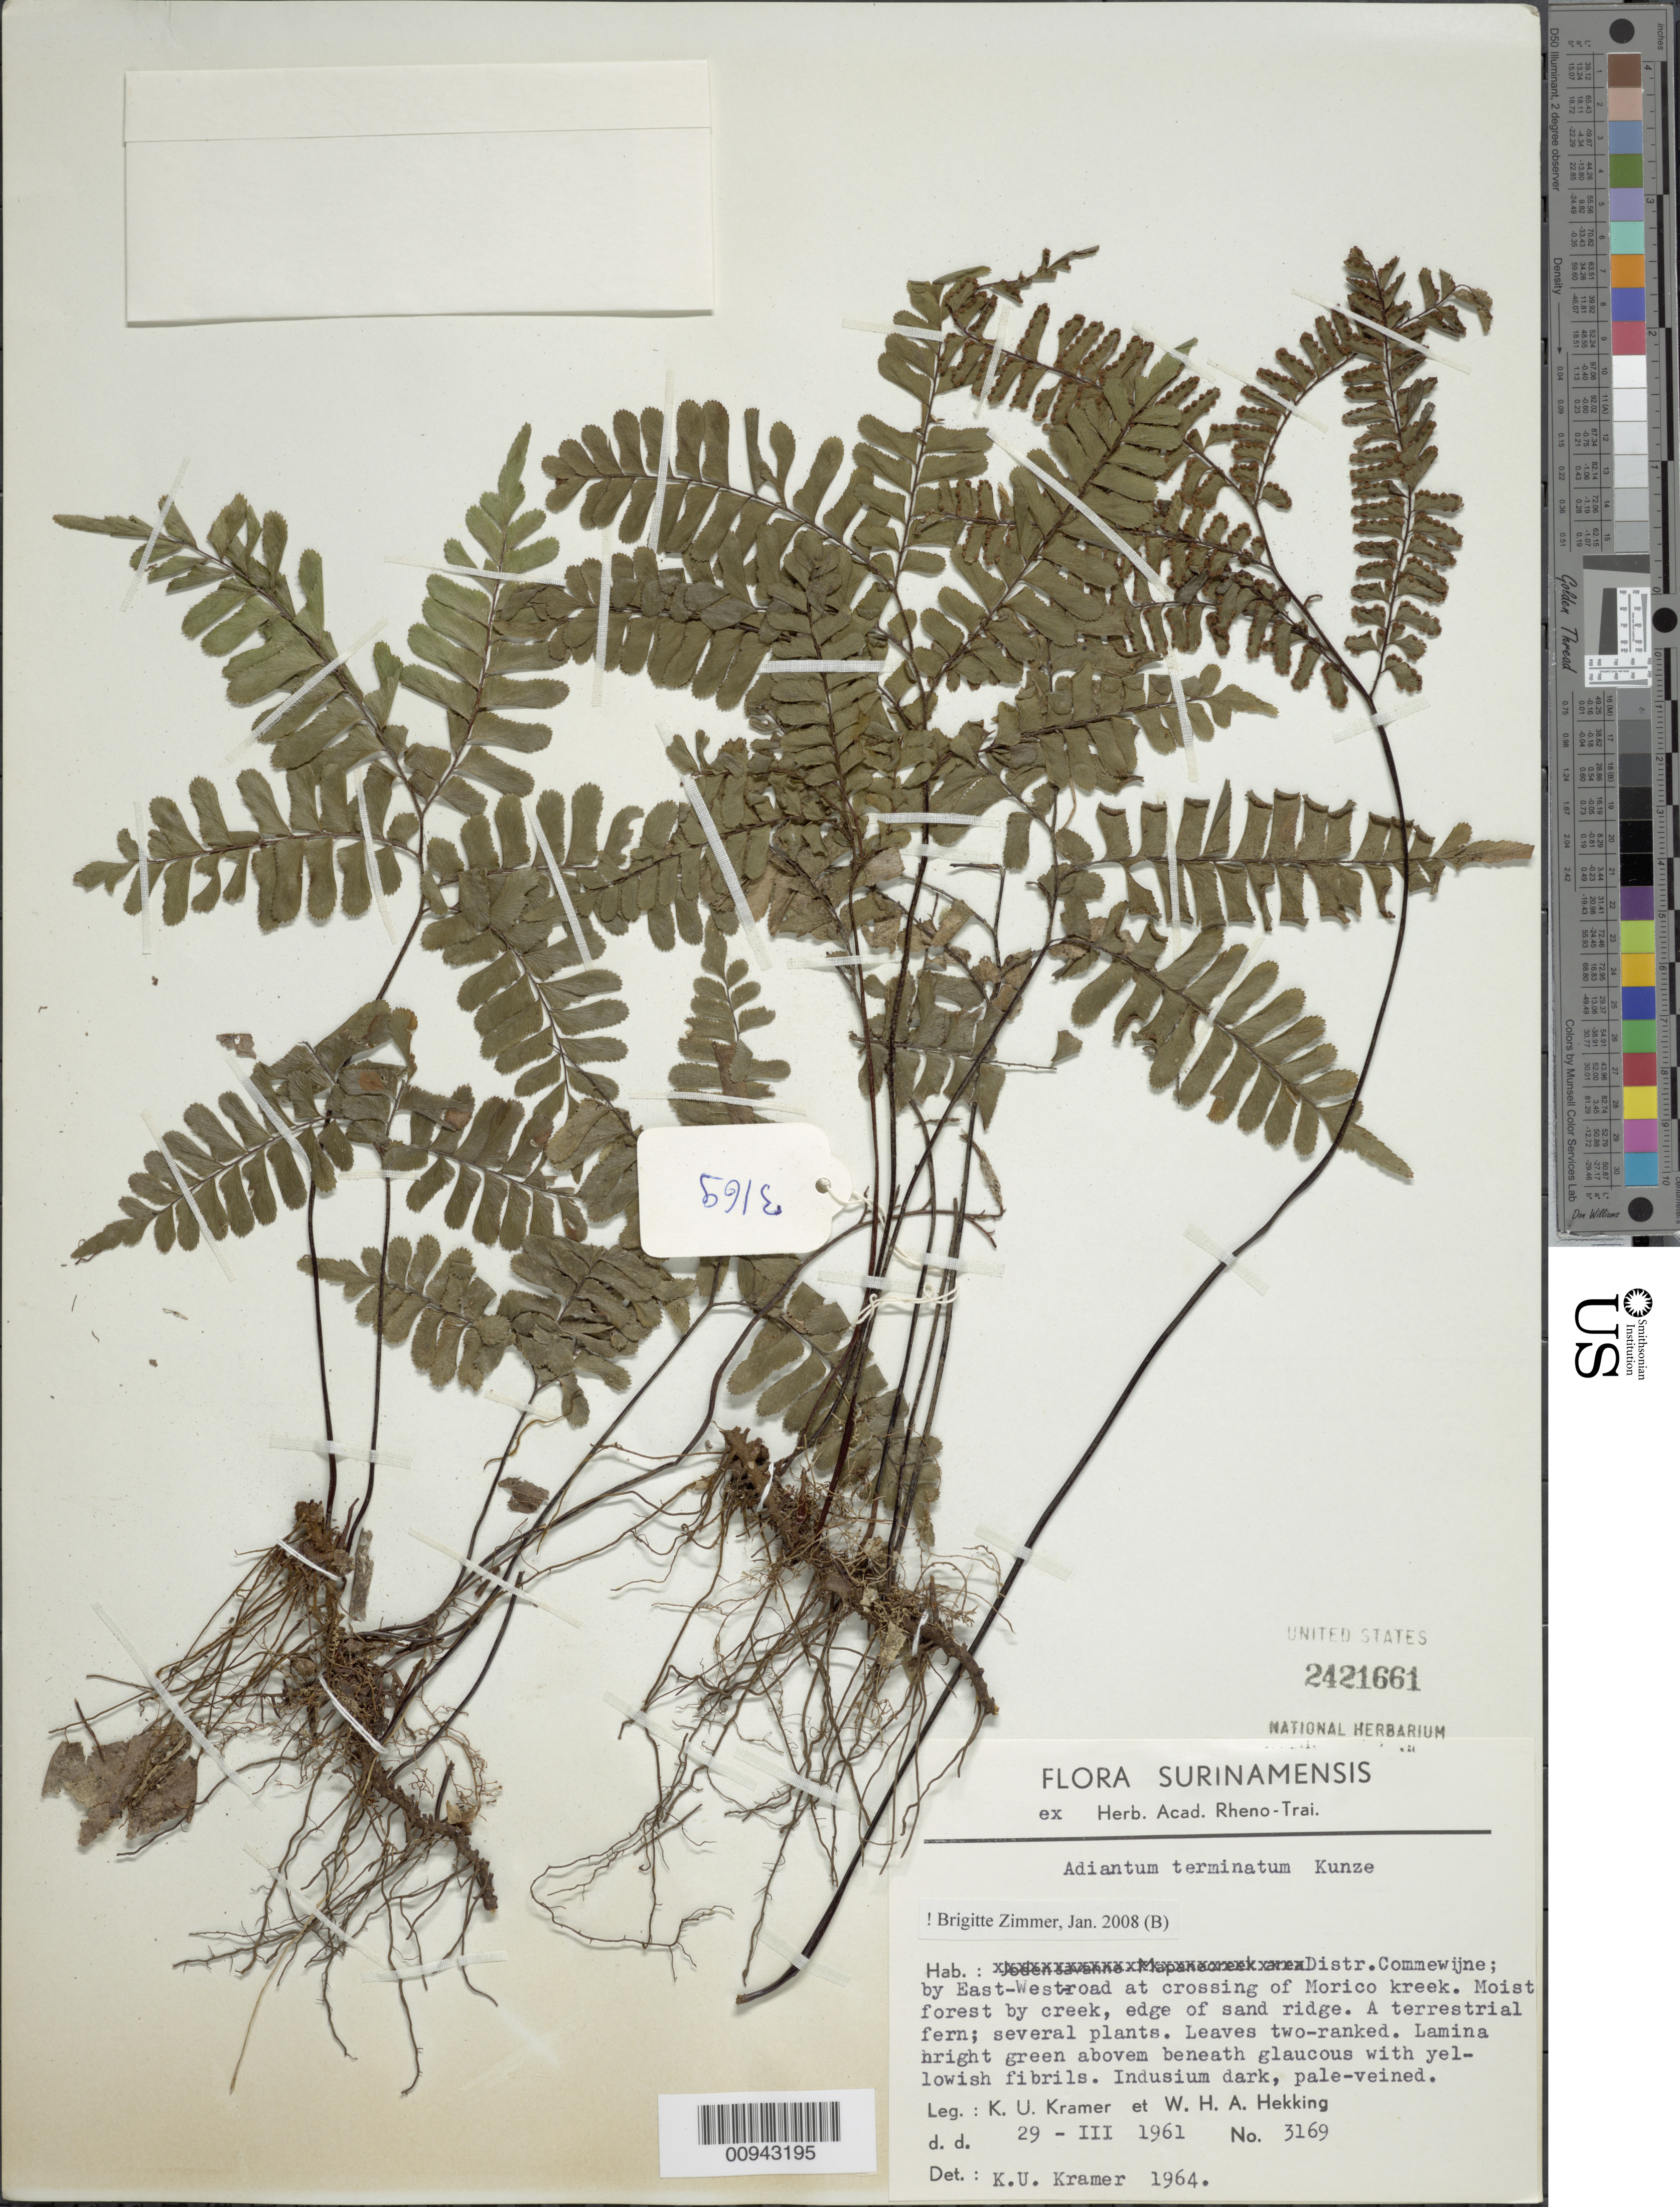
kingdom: Plantae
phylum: Tracheophyta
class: Polypodiopsida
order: Polypodiales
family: Pteridaceae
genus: Adiantum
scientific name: Adiantum terminatum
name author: Kunze ex Miq.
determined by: Zimmer, B.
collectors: K. U. Kramer & W. H. A. Hekking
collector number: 3169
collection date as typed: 29-Mar-61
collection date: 1961-03-29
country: Suriname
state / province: Commewijne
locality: Commewijne; by East-West road at crossing of Morico kreek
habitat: Moist foerst by creek, edge of sand ridge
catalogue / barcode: US 2421661